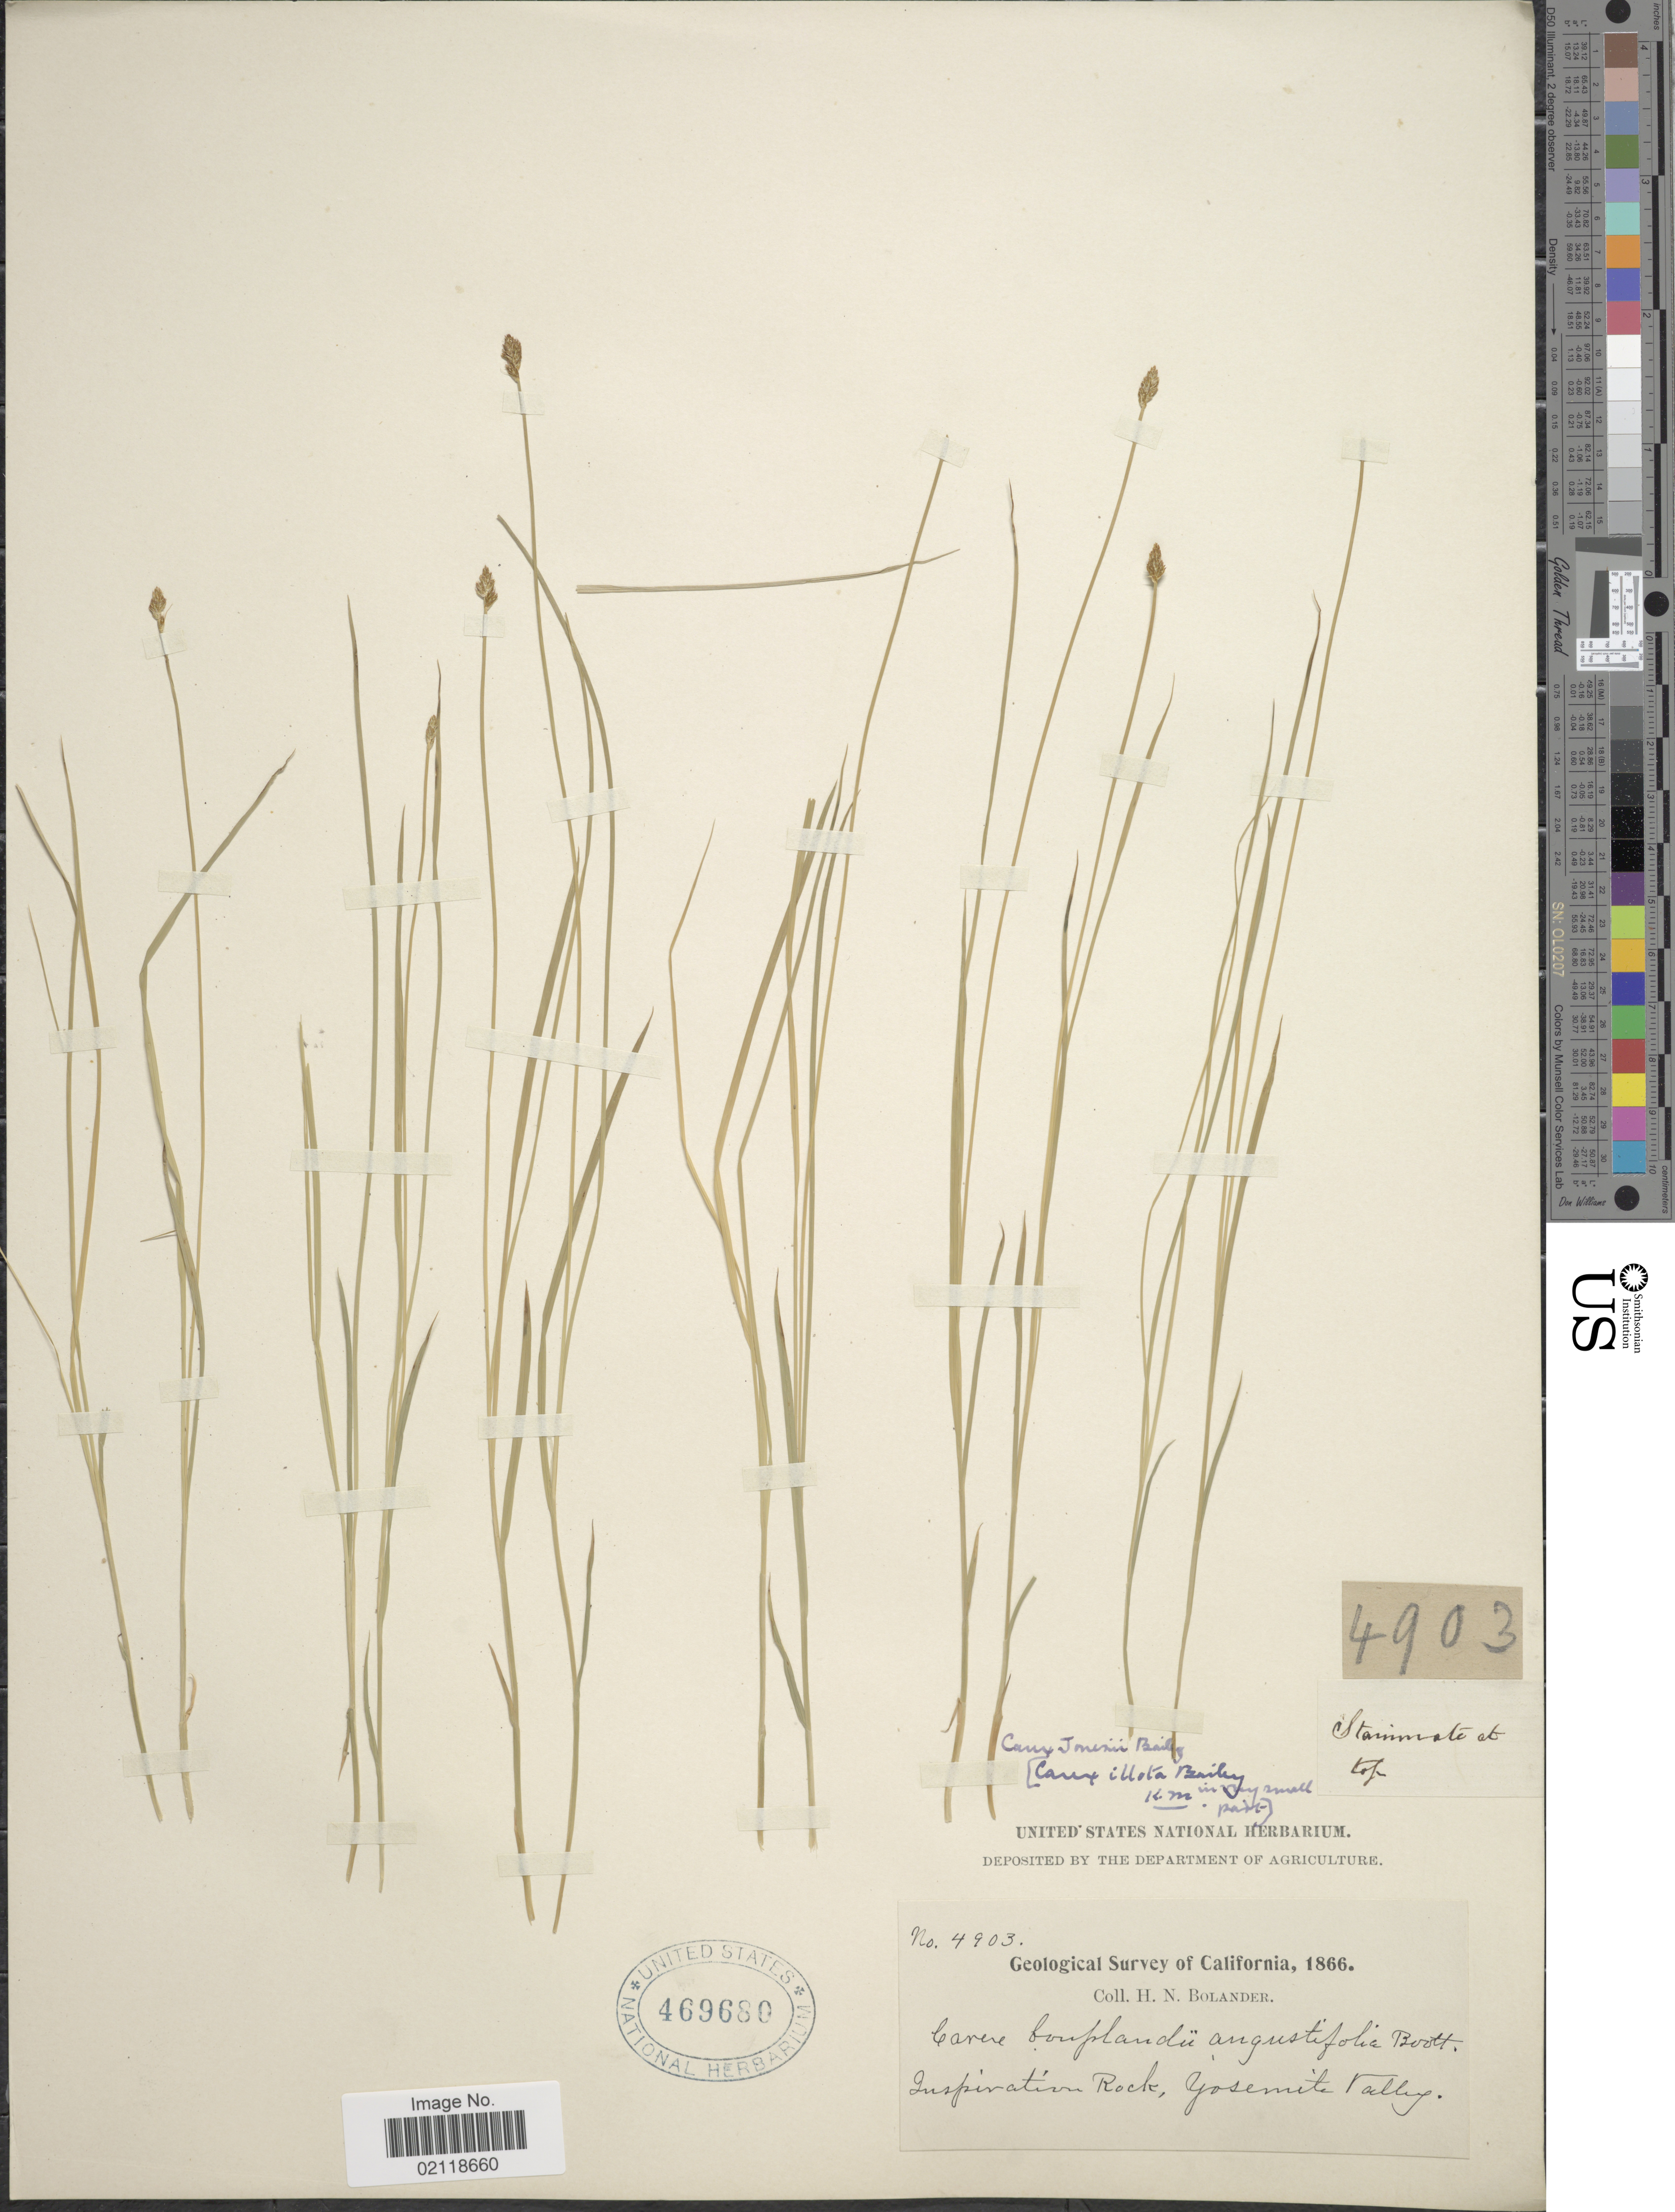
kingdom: Plantae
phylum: Tracheophyta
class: Liliopsida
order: Poales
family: Cyperaceae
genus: Carex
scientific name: Carex jonesii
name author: L.H. Bailey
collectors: H. Bolander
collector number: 4903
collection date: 1866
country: United States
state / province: California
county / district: Mariposa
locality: Inspiration Rock, Yosemite Valley.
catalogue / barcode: US 469680